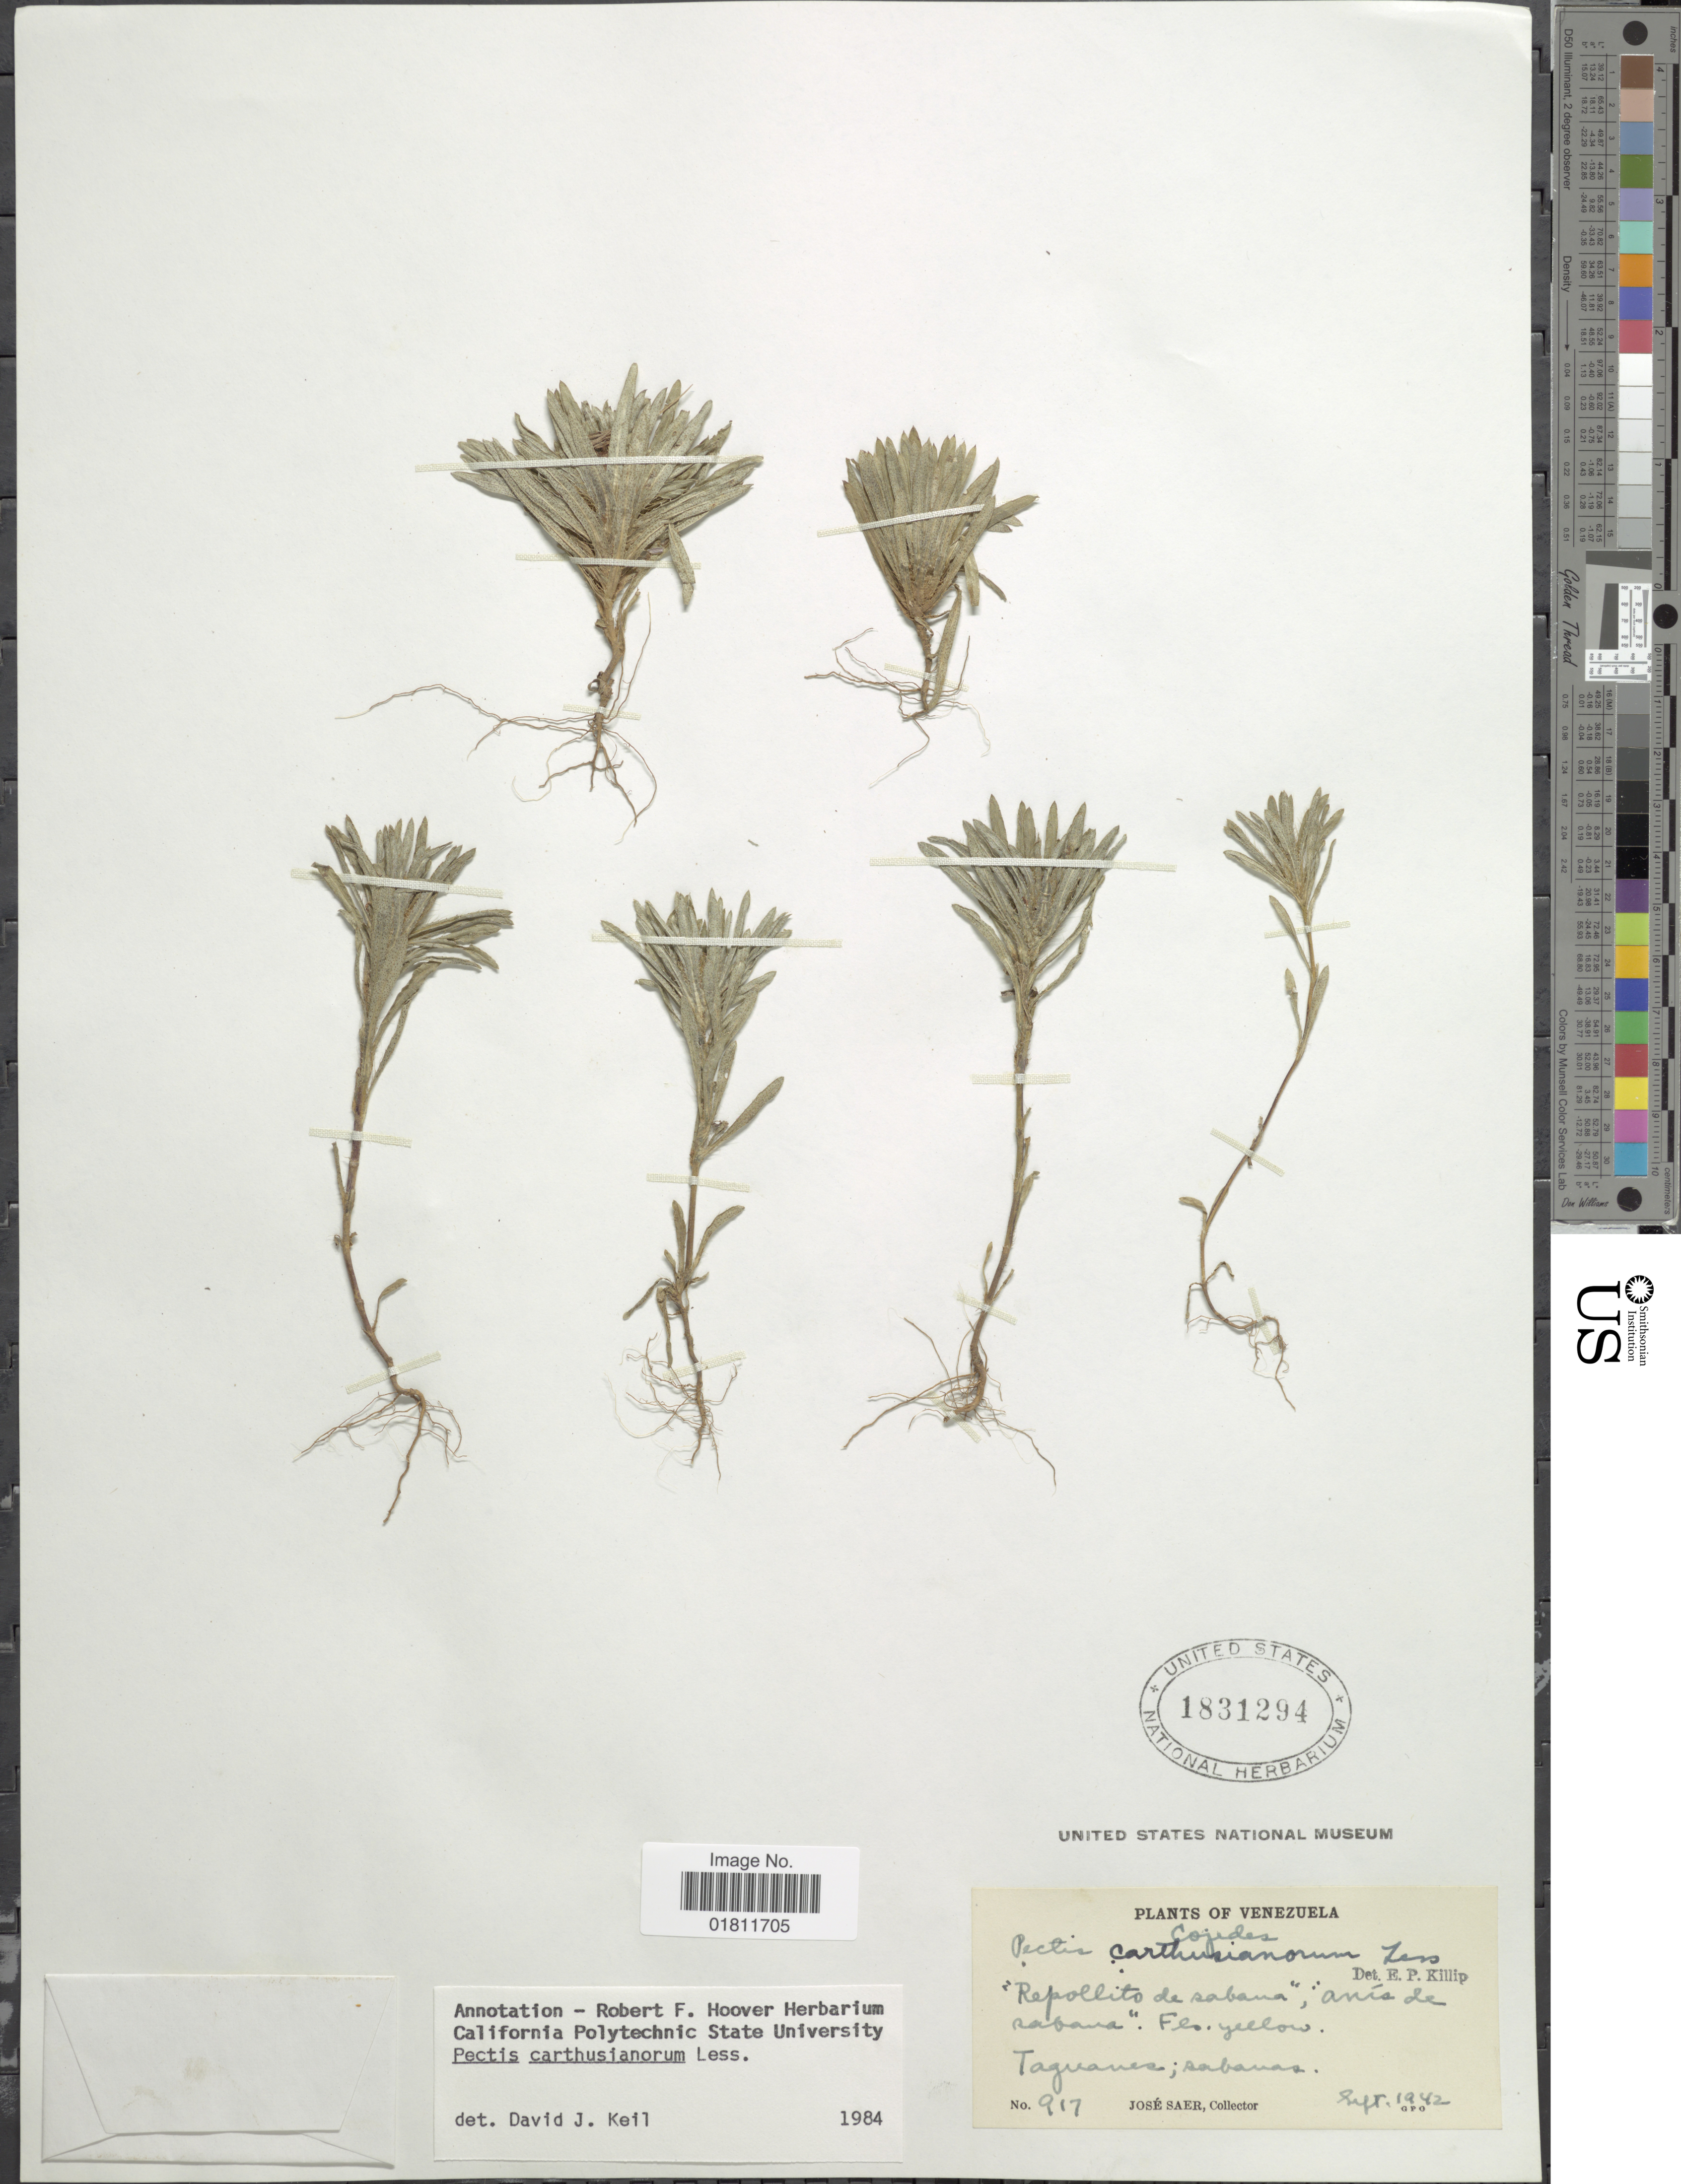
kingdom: Plantae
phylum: Tracheophyta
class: Magnoliopsida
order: Asterales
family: Asteraceae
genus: Pectis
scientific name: Pectis carthusianorum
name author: Less.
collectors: J. Saer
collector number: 917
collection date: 1942-09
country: Venezuela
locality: Taguanes, sabanas.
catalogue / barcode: US 1831294